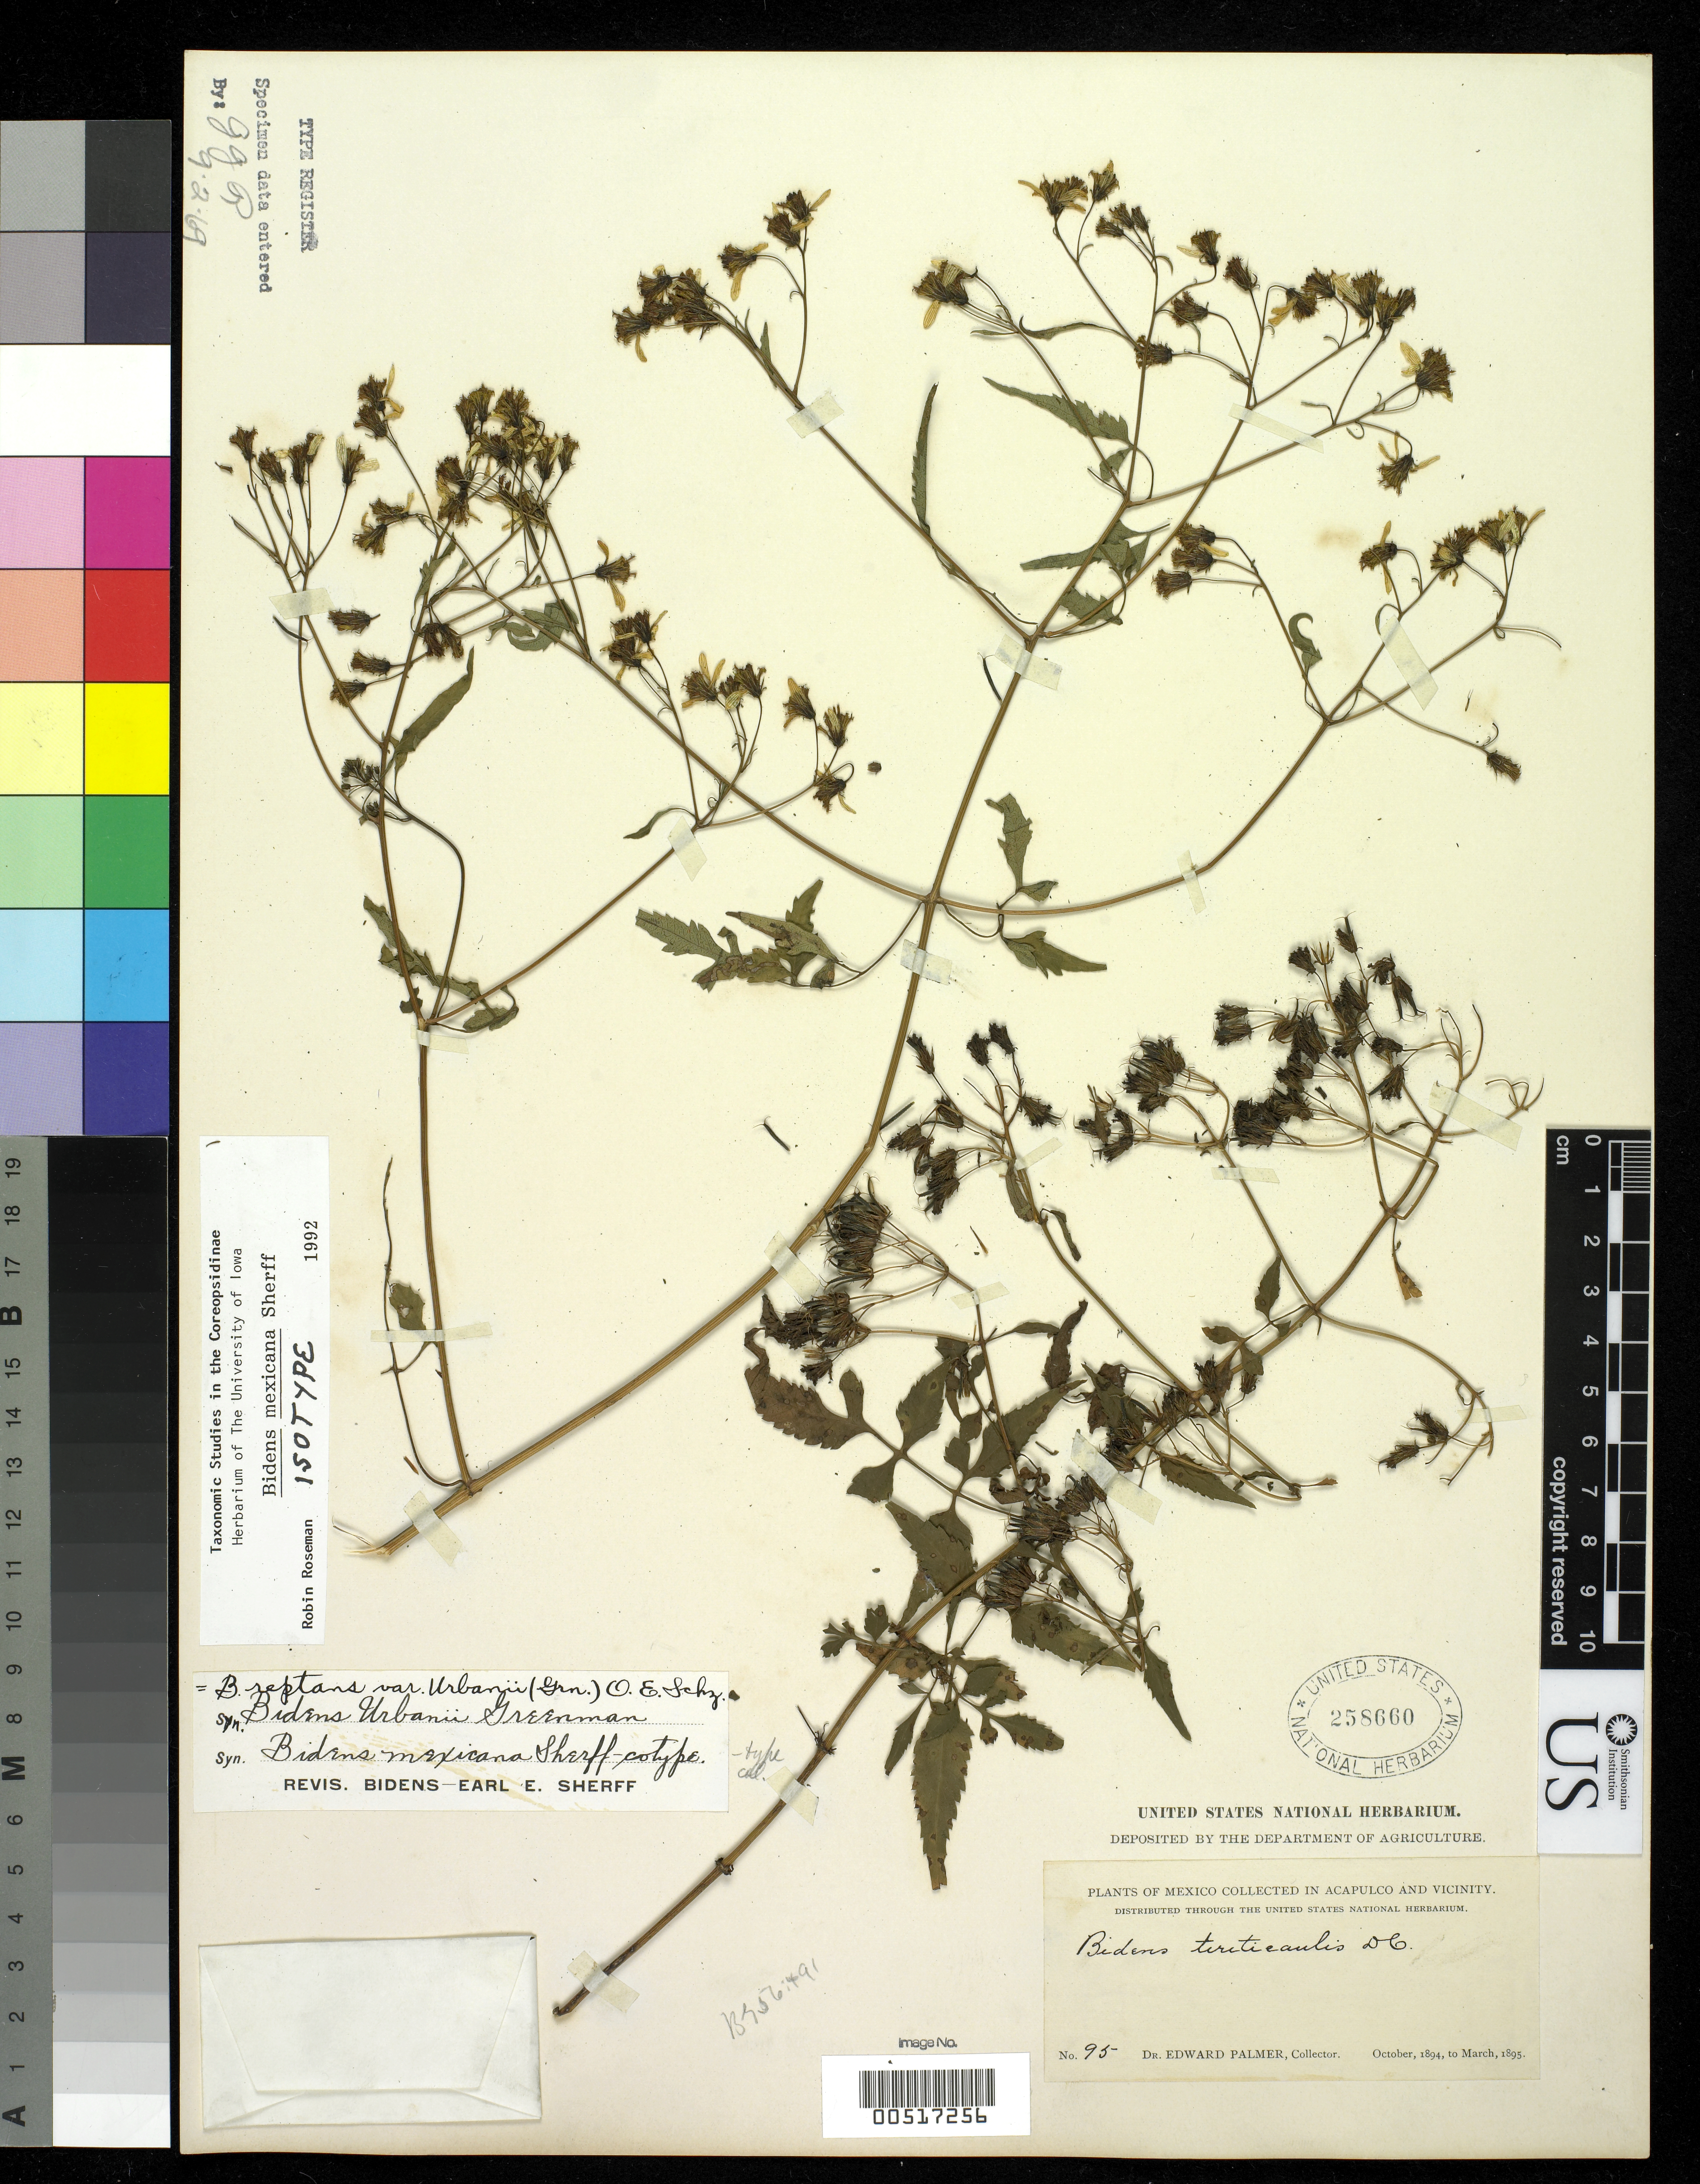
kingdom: Plantae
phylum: Tracheophyta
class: Magnoliopsida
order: Asterales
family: Asteraceae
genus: Bidens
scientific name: Bidens mexicana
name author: Sherff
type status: Isotype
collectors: E. Palmer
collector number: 95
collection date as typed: Oct 1894 to -- Mar 1895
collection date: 1894-10/1895-03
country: Mexico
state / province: Guerrero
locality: Acapulco & vicinity.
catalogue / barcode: US 258660